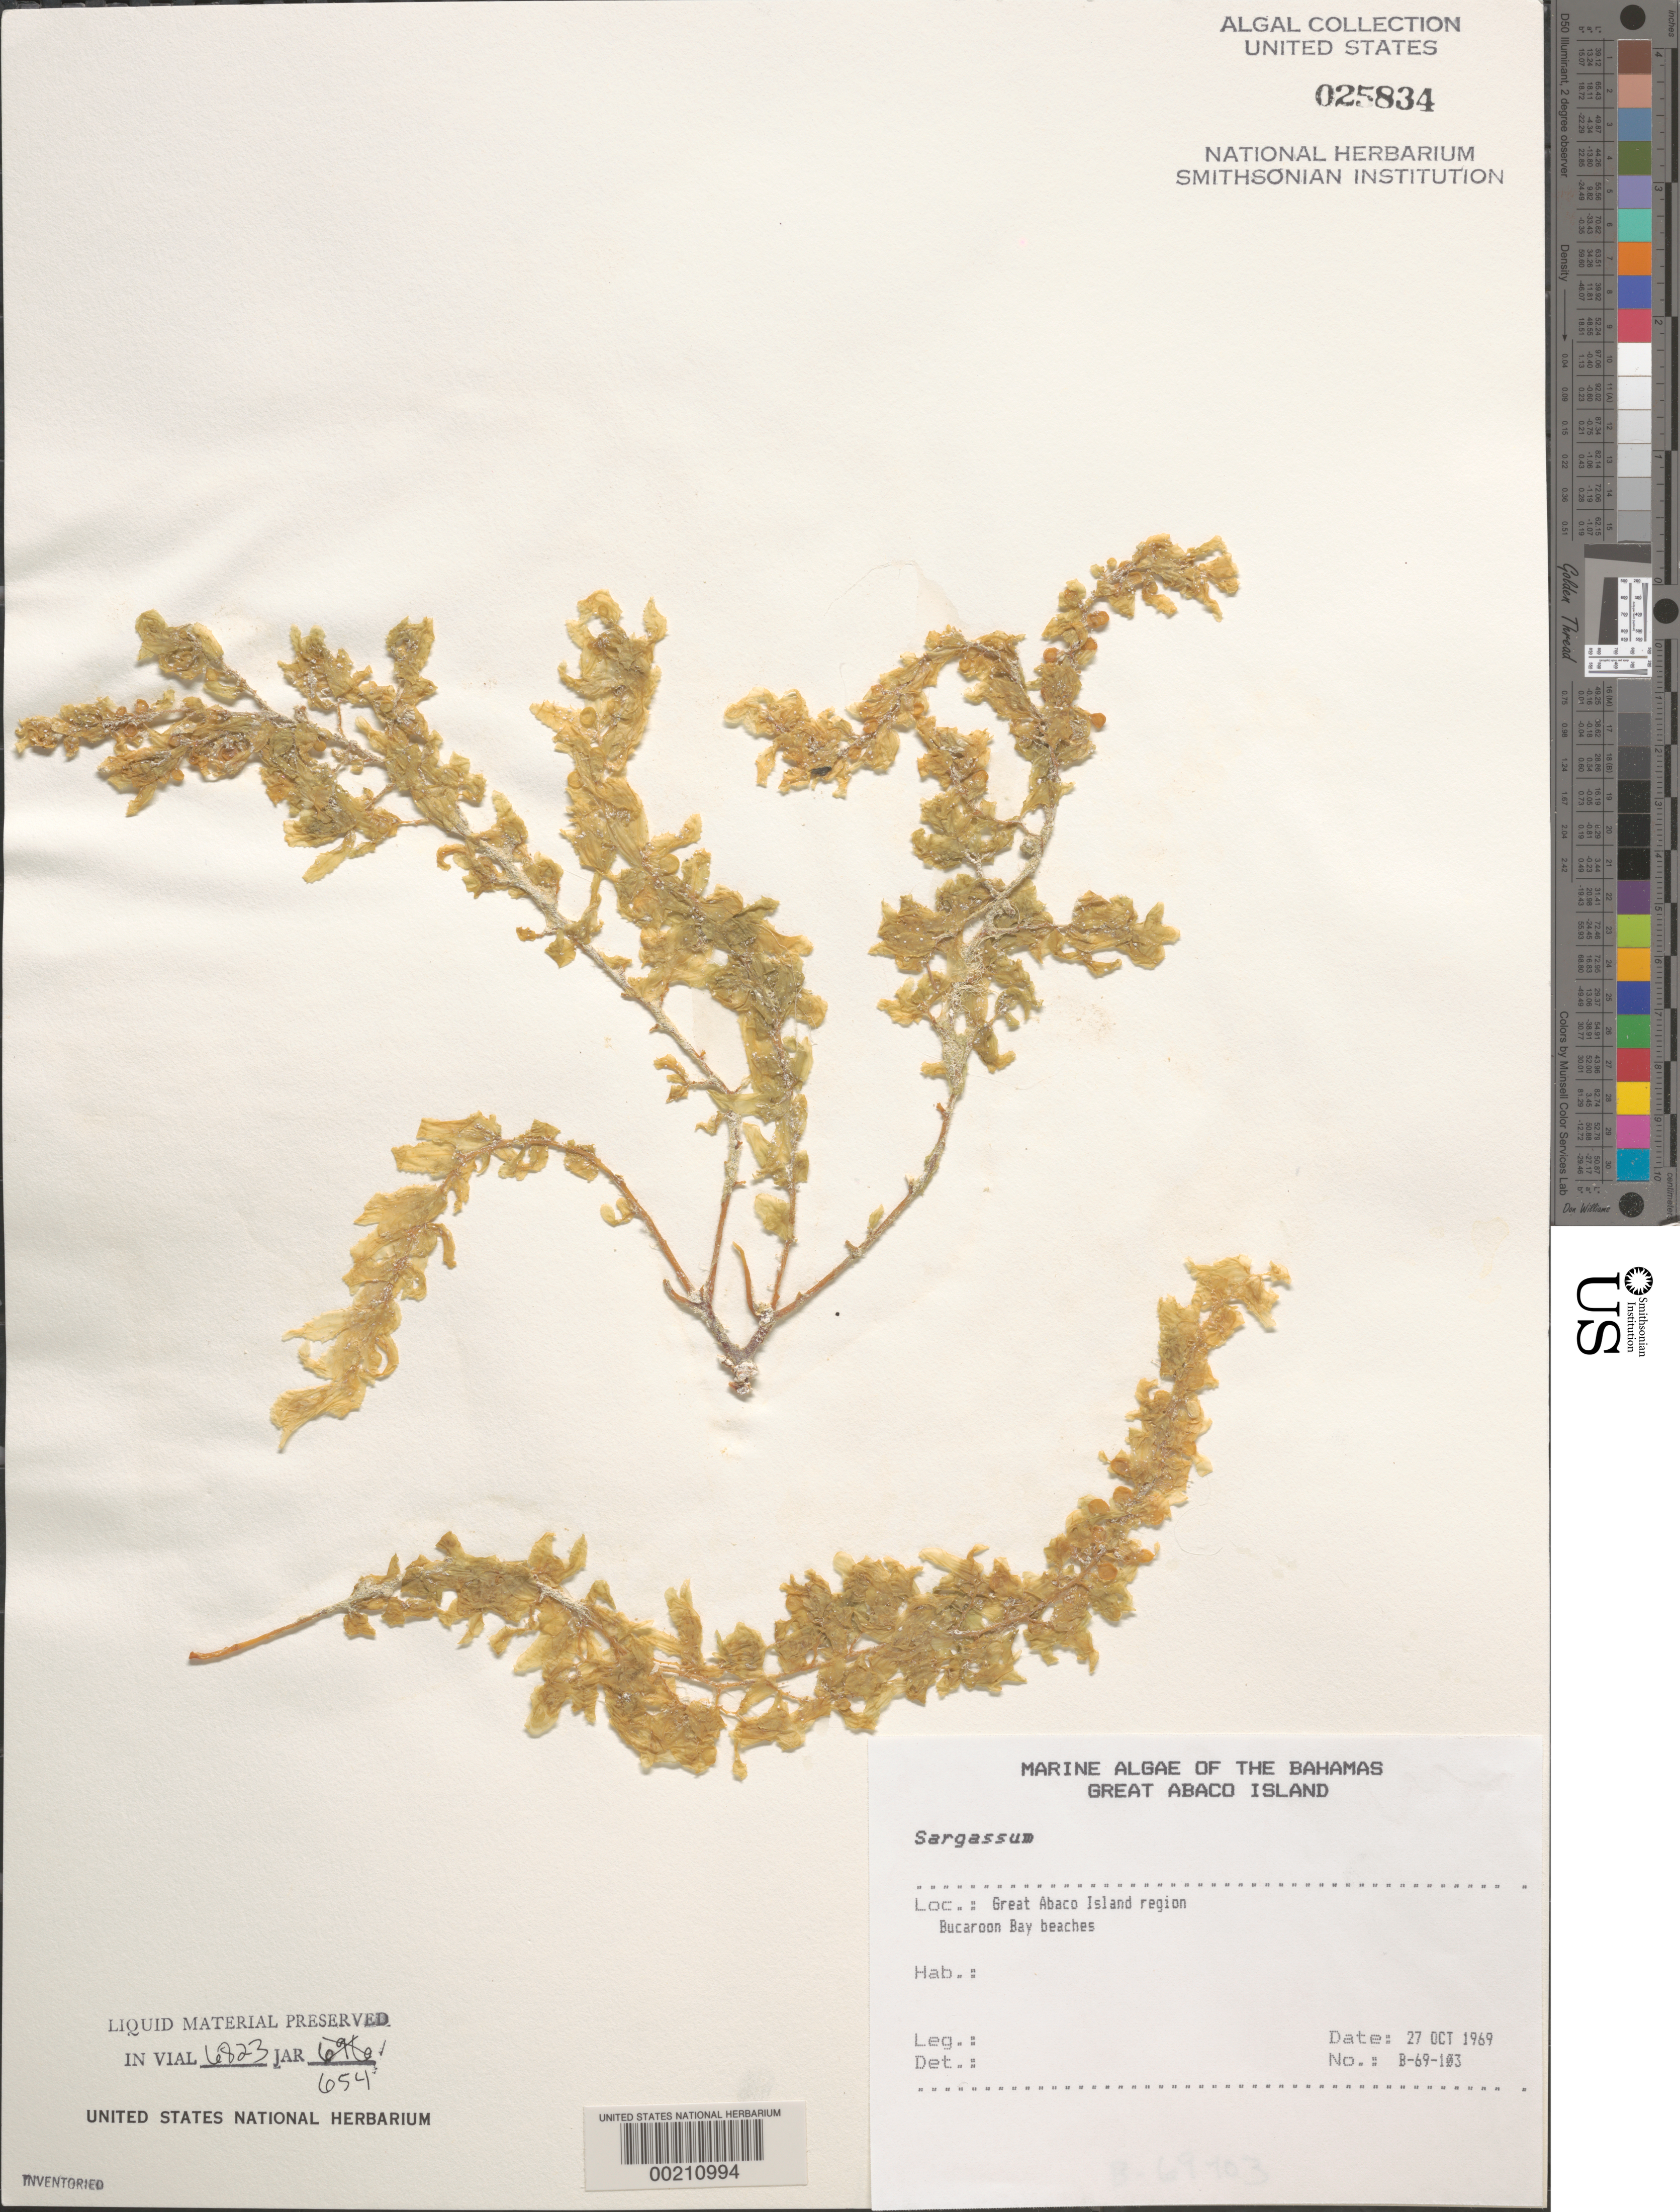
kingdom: Chromista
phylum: Ochrophyta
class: Phaeophyceae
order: Fucales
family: Sargassaceae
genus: Sargassum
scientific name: Sargassum sp.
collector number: B-69-103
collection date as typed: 27 Oct 1969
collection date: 1969-10-27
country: Bahamas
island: Great Abaco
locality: Buckaroon Bay beaches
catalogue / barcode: US 25834